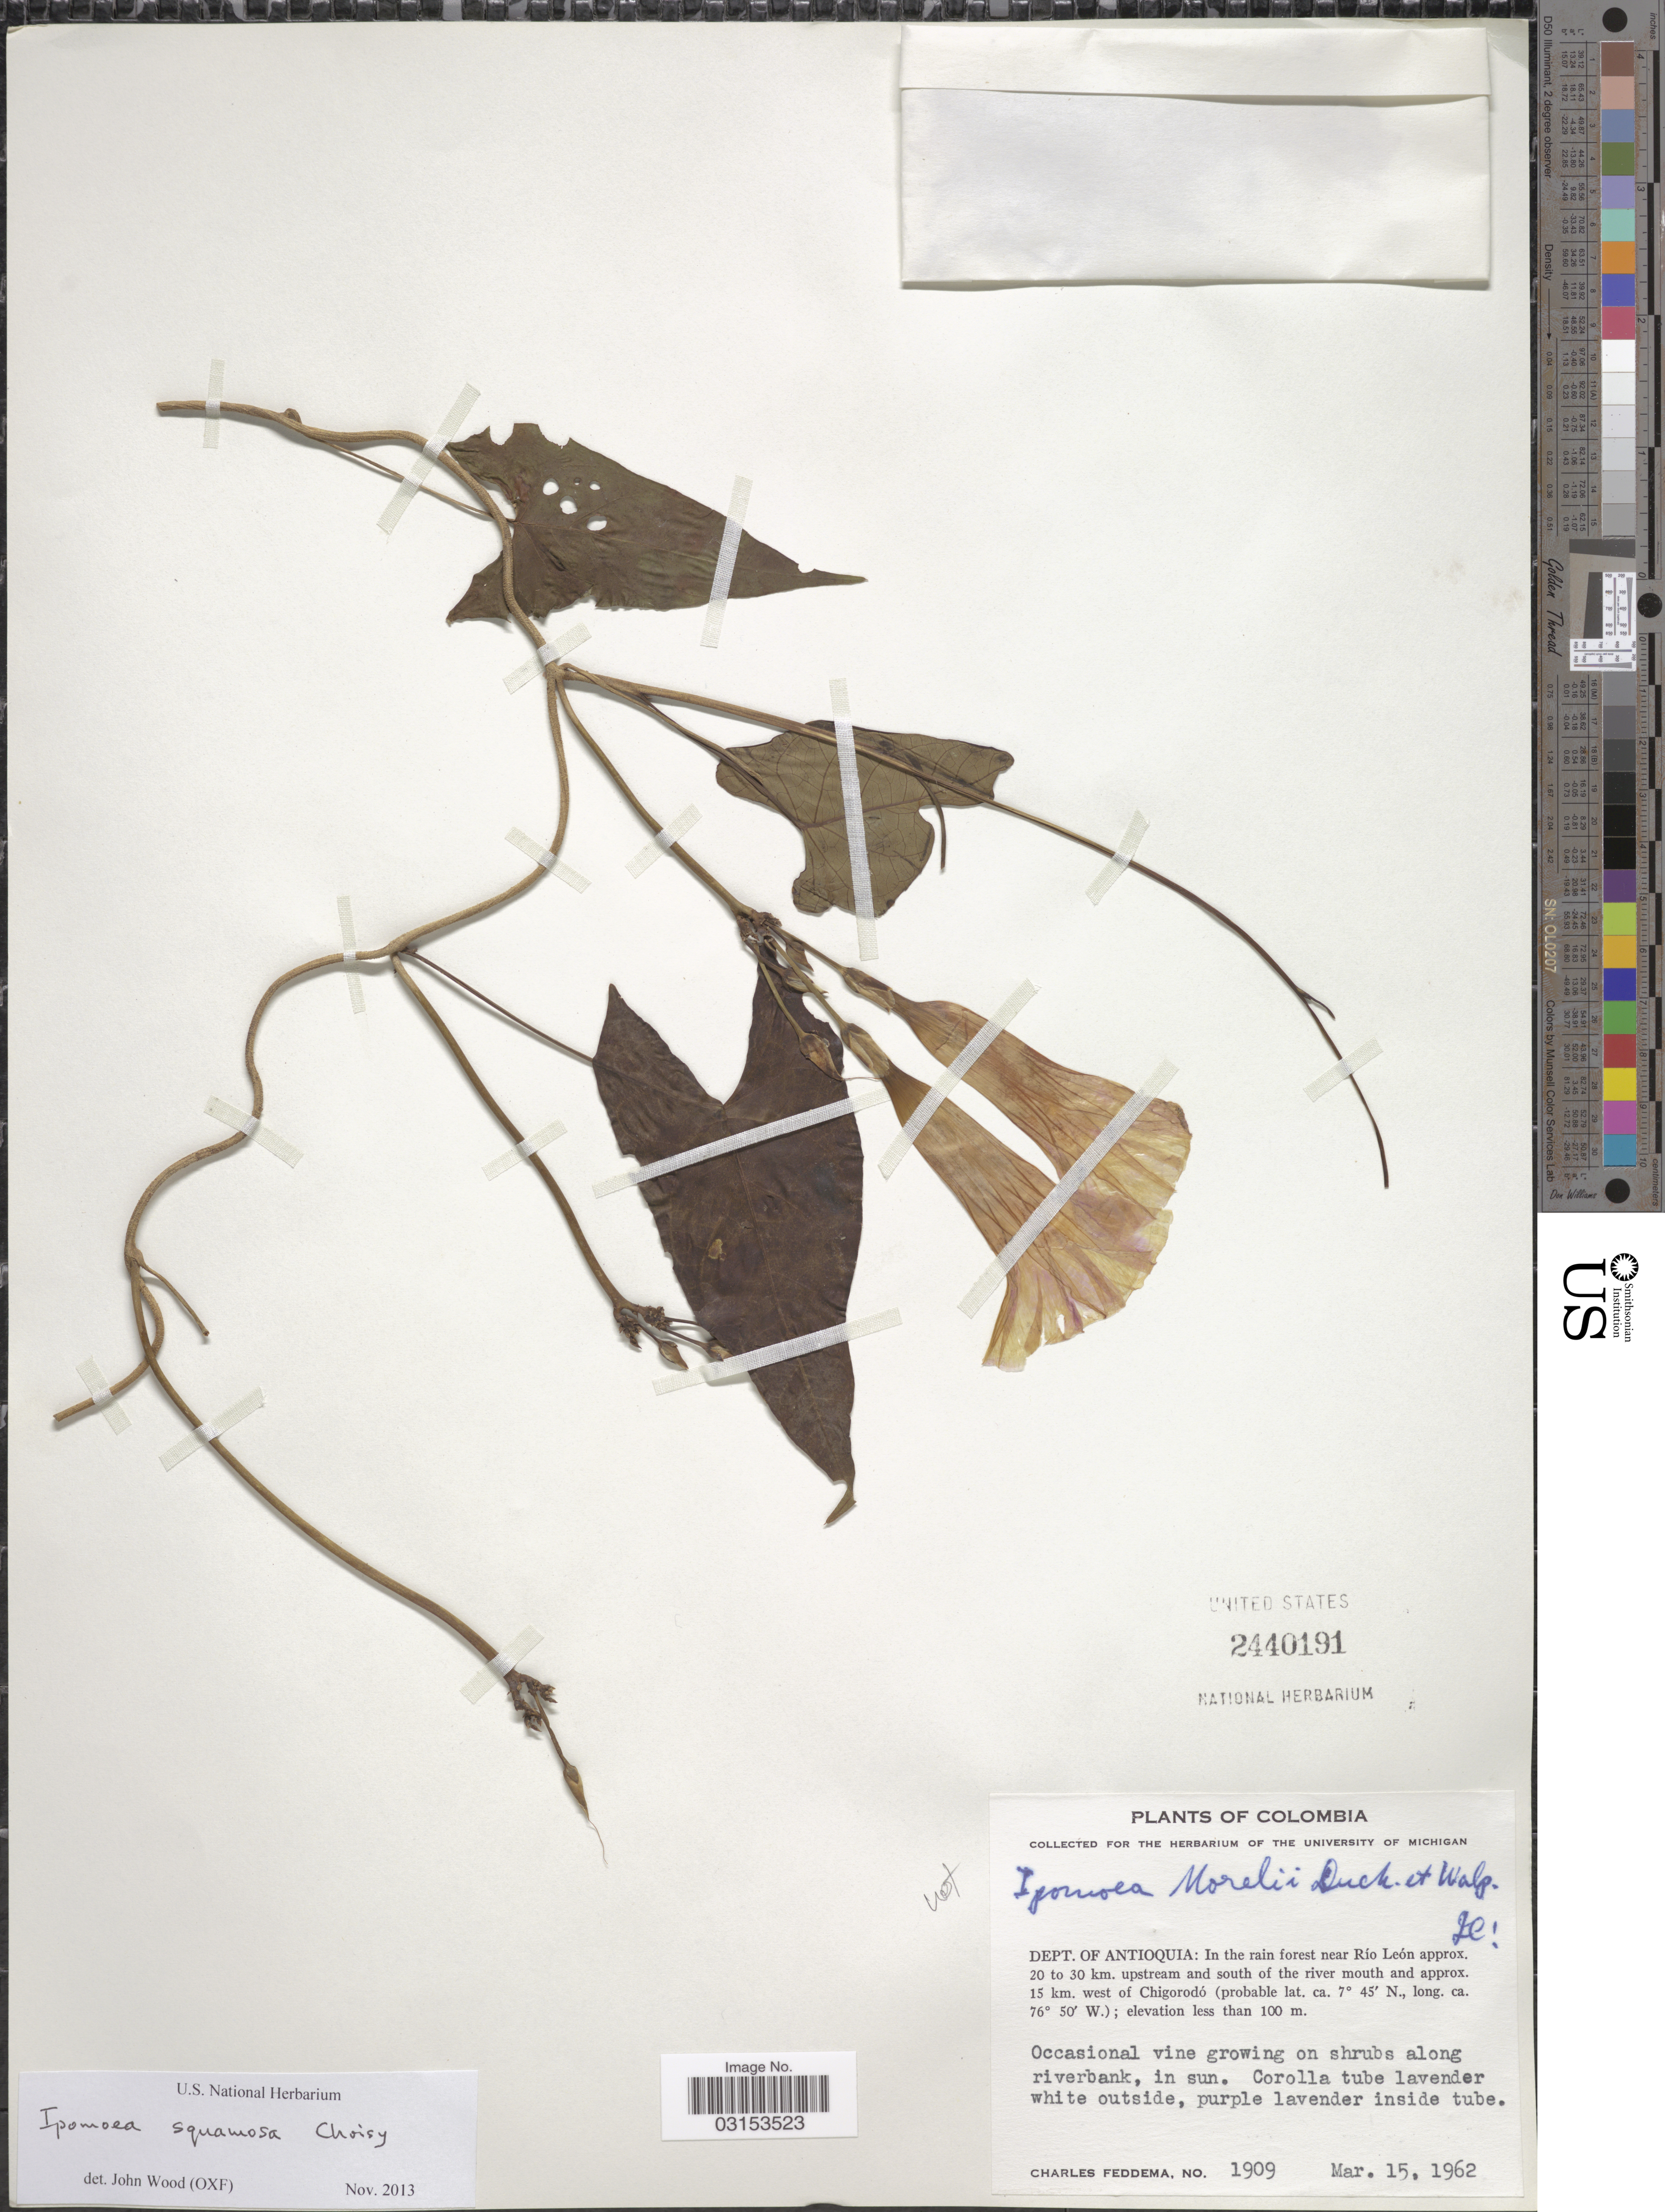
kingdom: Plantae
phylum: Tracheophyta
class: Magnoliopsida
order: Solanales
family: Convolvulaceae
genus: Ipomoea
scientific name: Ipomoea squamosa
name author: Choisy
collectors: C. Feddema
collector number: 1909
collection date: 1962-03-15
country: Colombia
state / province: Antioquia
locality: Dept. of Antioquia: In the rain forest near Río León approx. 20 to 30 km. upstream and south of the river mouth and approx. 15 km. west of Chigorodó.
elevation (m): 100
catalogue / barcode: US 2440191